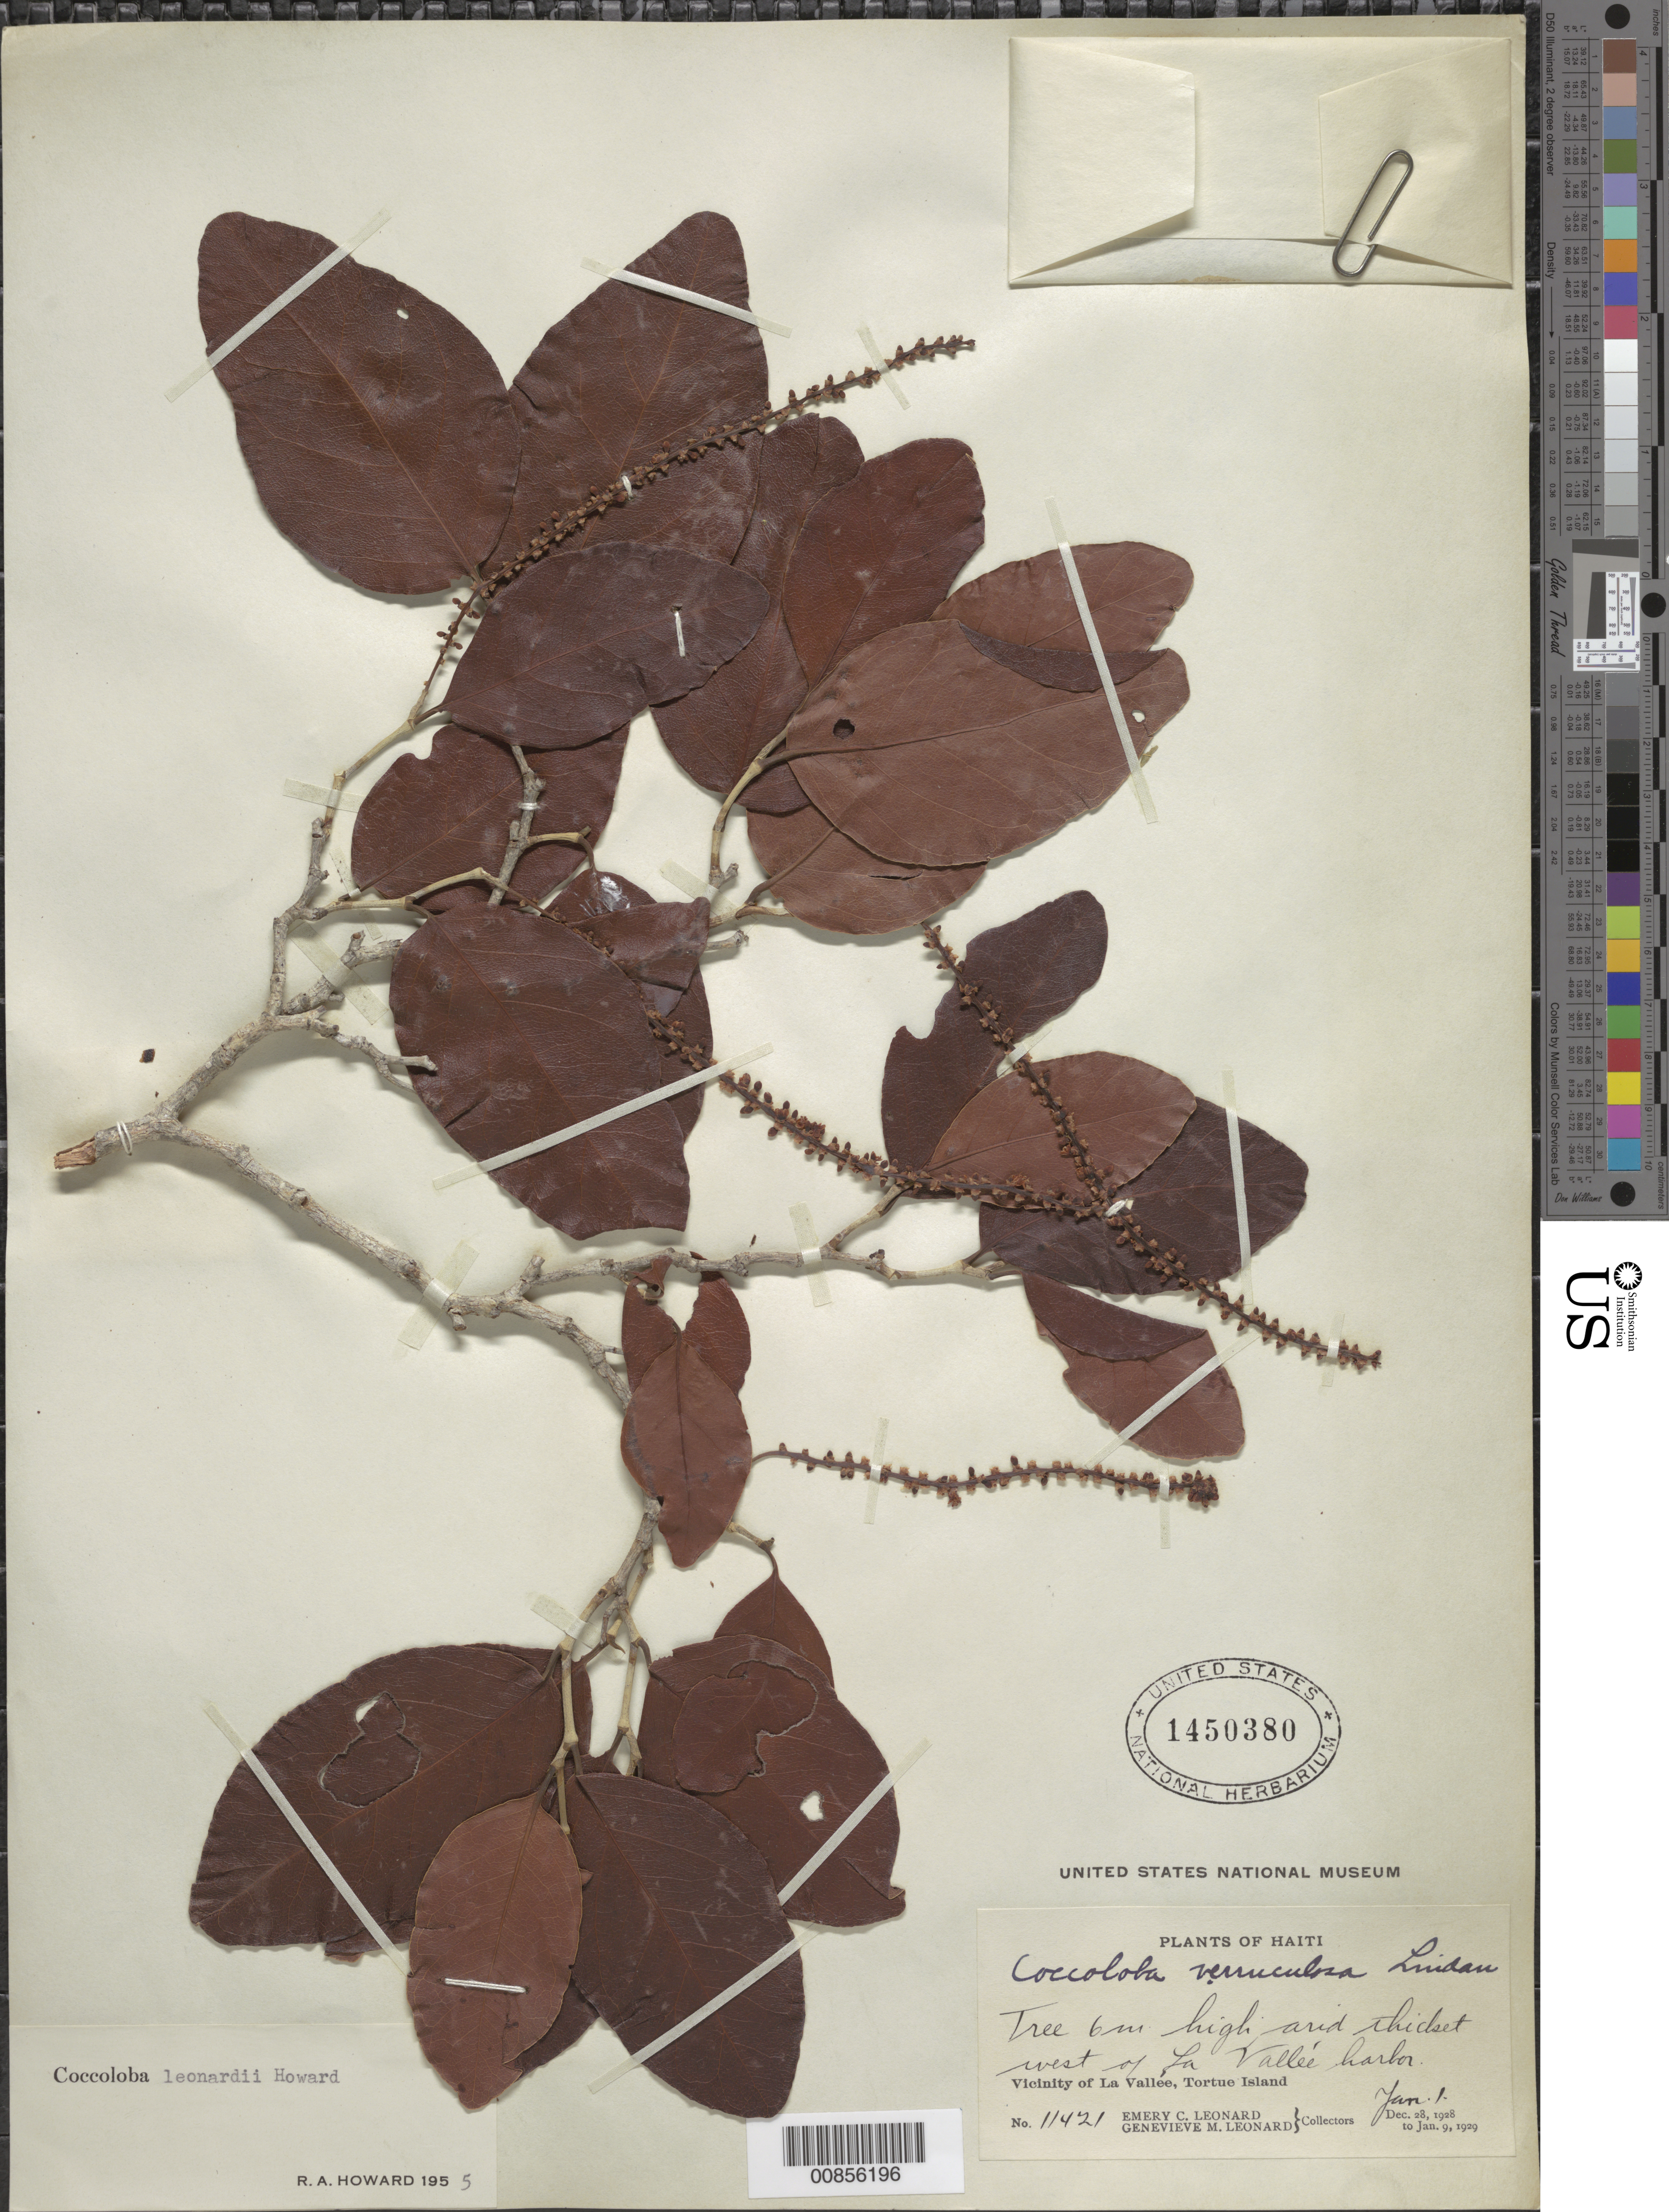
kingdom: Plantae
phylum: Tracheophyta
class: Magnoliopsida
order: Caryophyllales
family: Polygonaceae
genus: Coccoloba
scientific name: Coccoloba leonardii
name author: R.A. Howard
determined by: Howard, R. A.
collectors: E. C. Leonard & G. M. Leonard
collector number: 11421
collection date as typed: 01 Jan 1929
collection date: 1929-01-01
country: Haiti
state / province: Nord-Óuest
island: Île de la Tortue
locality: Vicinity of La Vallée, Tortue Island. Arid thicket west of La Vallée harbor.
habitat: Arid thicket.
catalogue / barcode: US 1450380